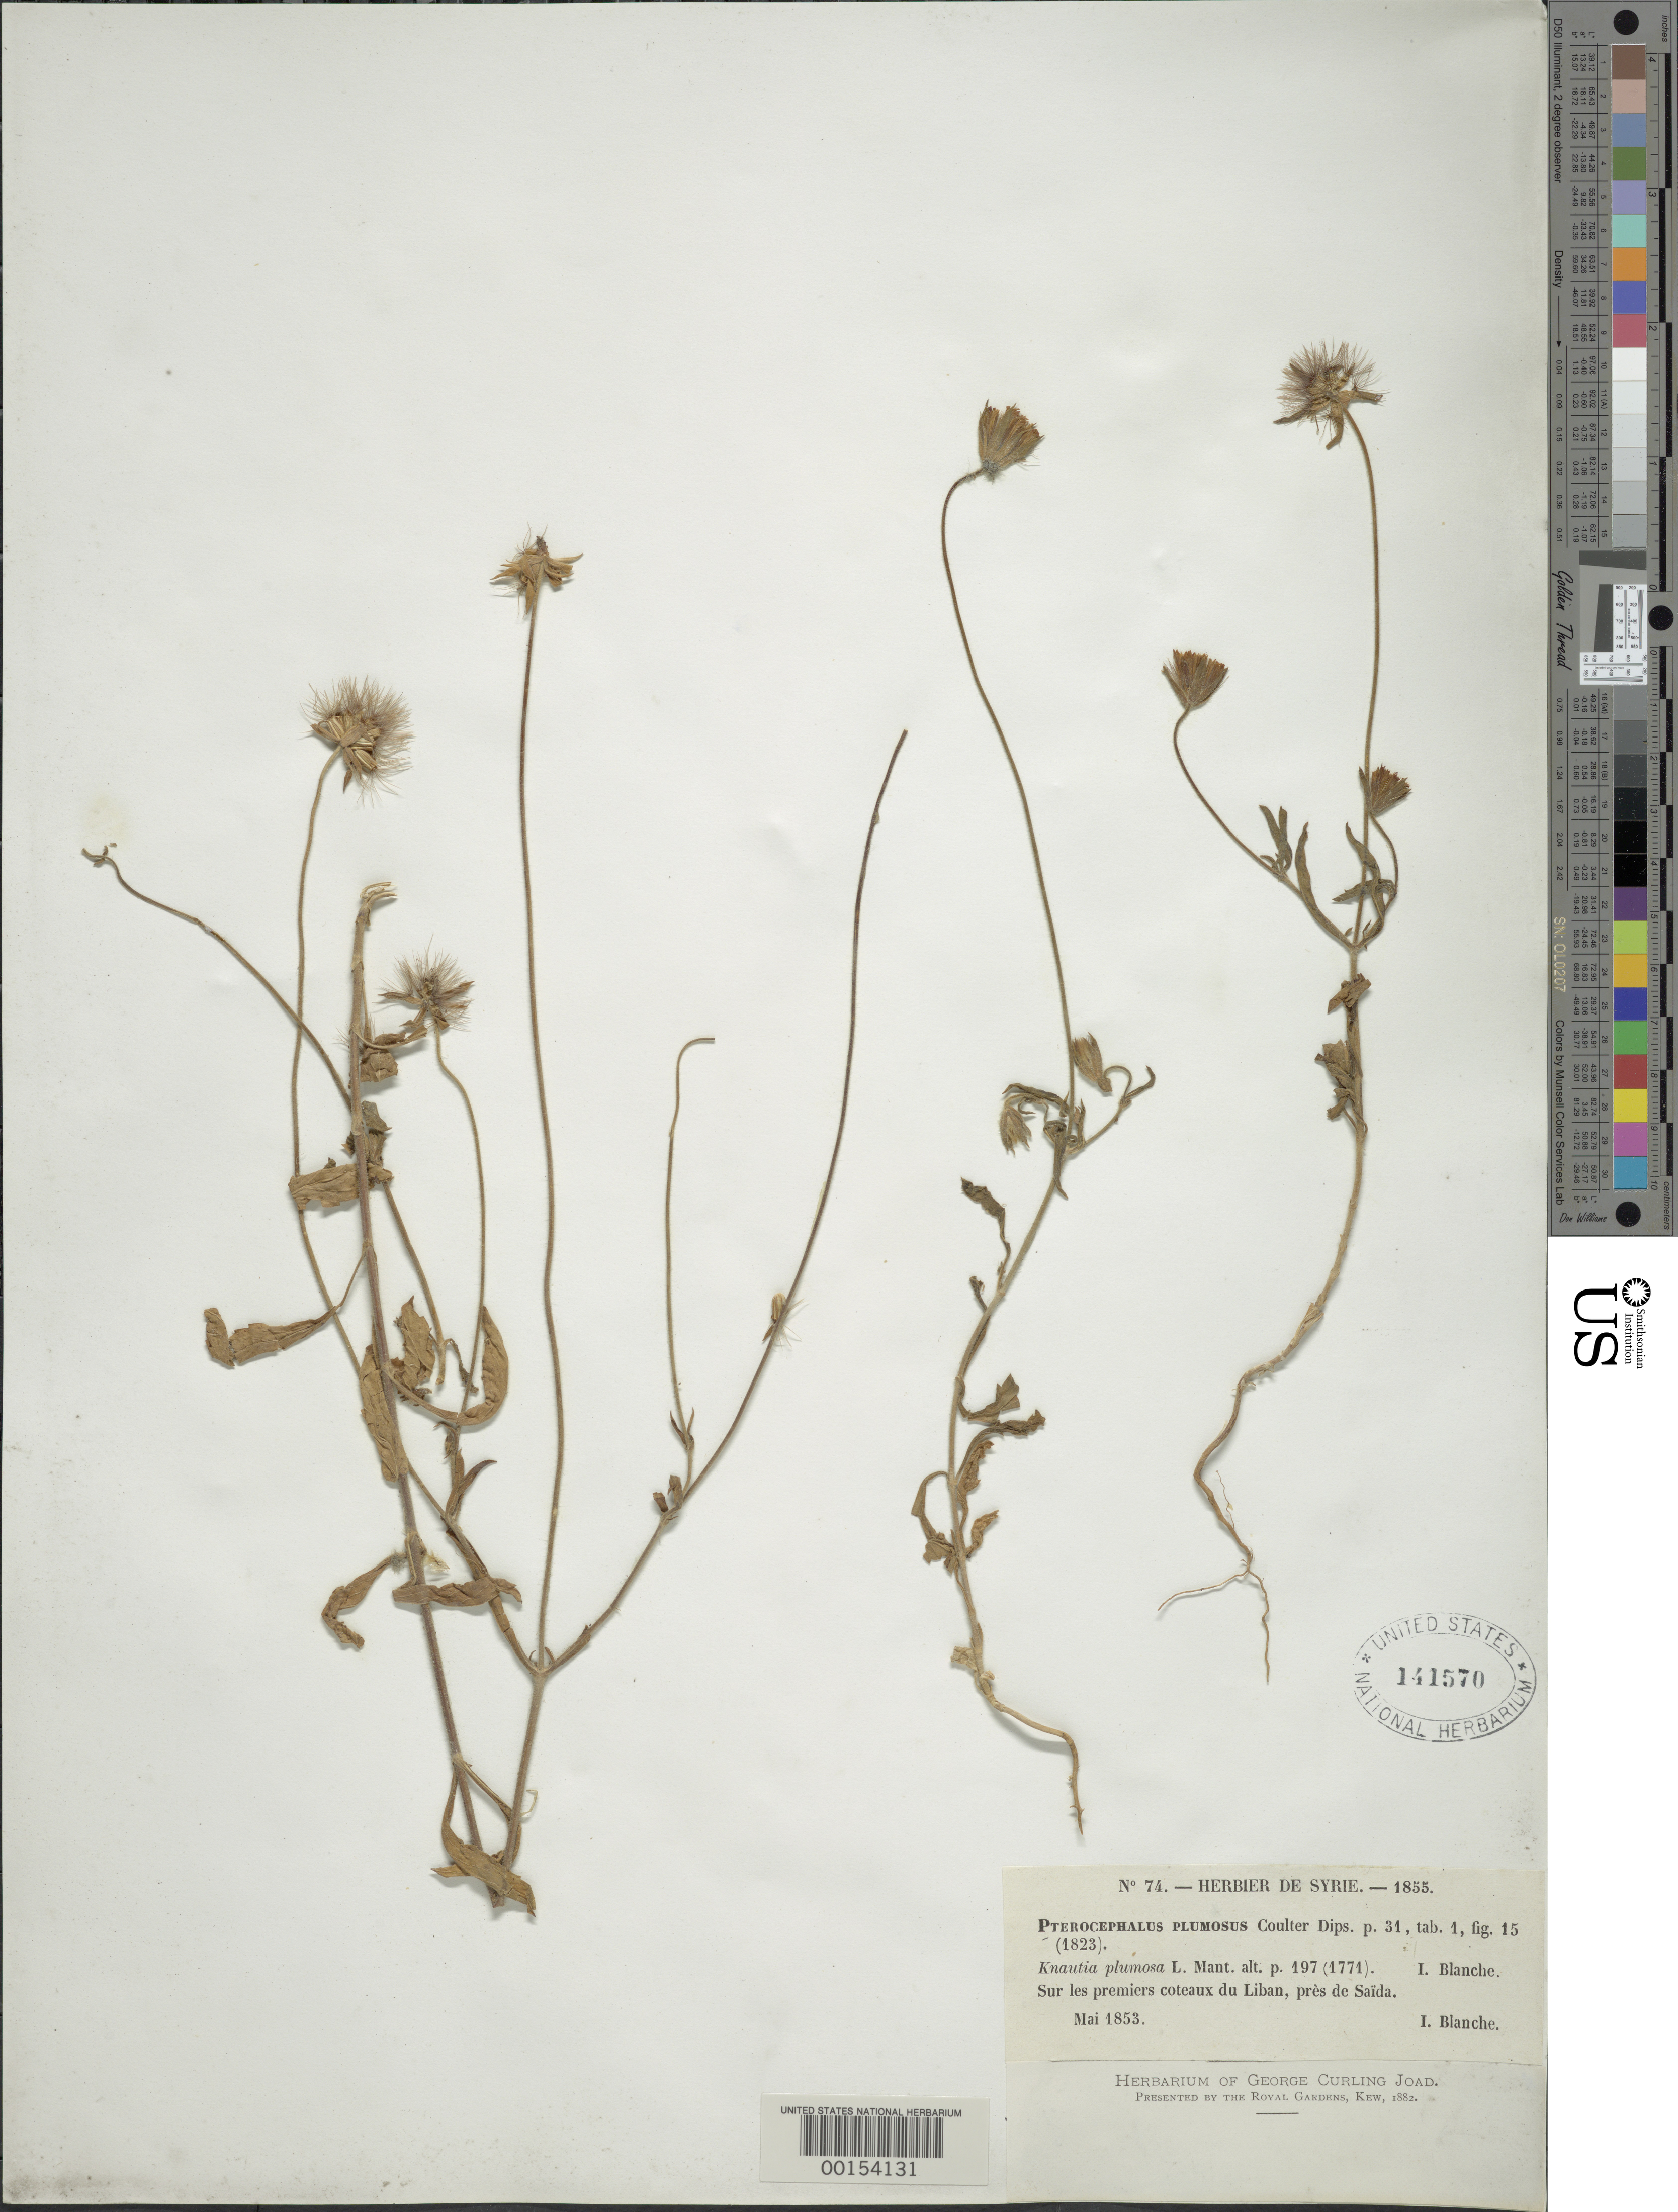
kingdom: Plantae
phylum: Tracheophyta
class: Magnoliopsida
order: Dipsacales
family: Caprifoliaceae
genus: Pterocephalus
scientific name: Pterocephalus plumosus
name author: (L.) Coult.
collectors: I. Blanche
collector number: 74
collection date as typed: May 1853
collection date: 1853-05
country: Syria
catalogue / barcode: US 141570